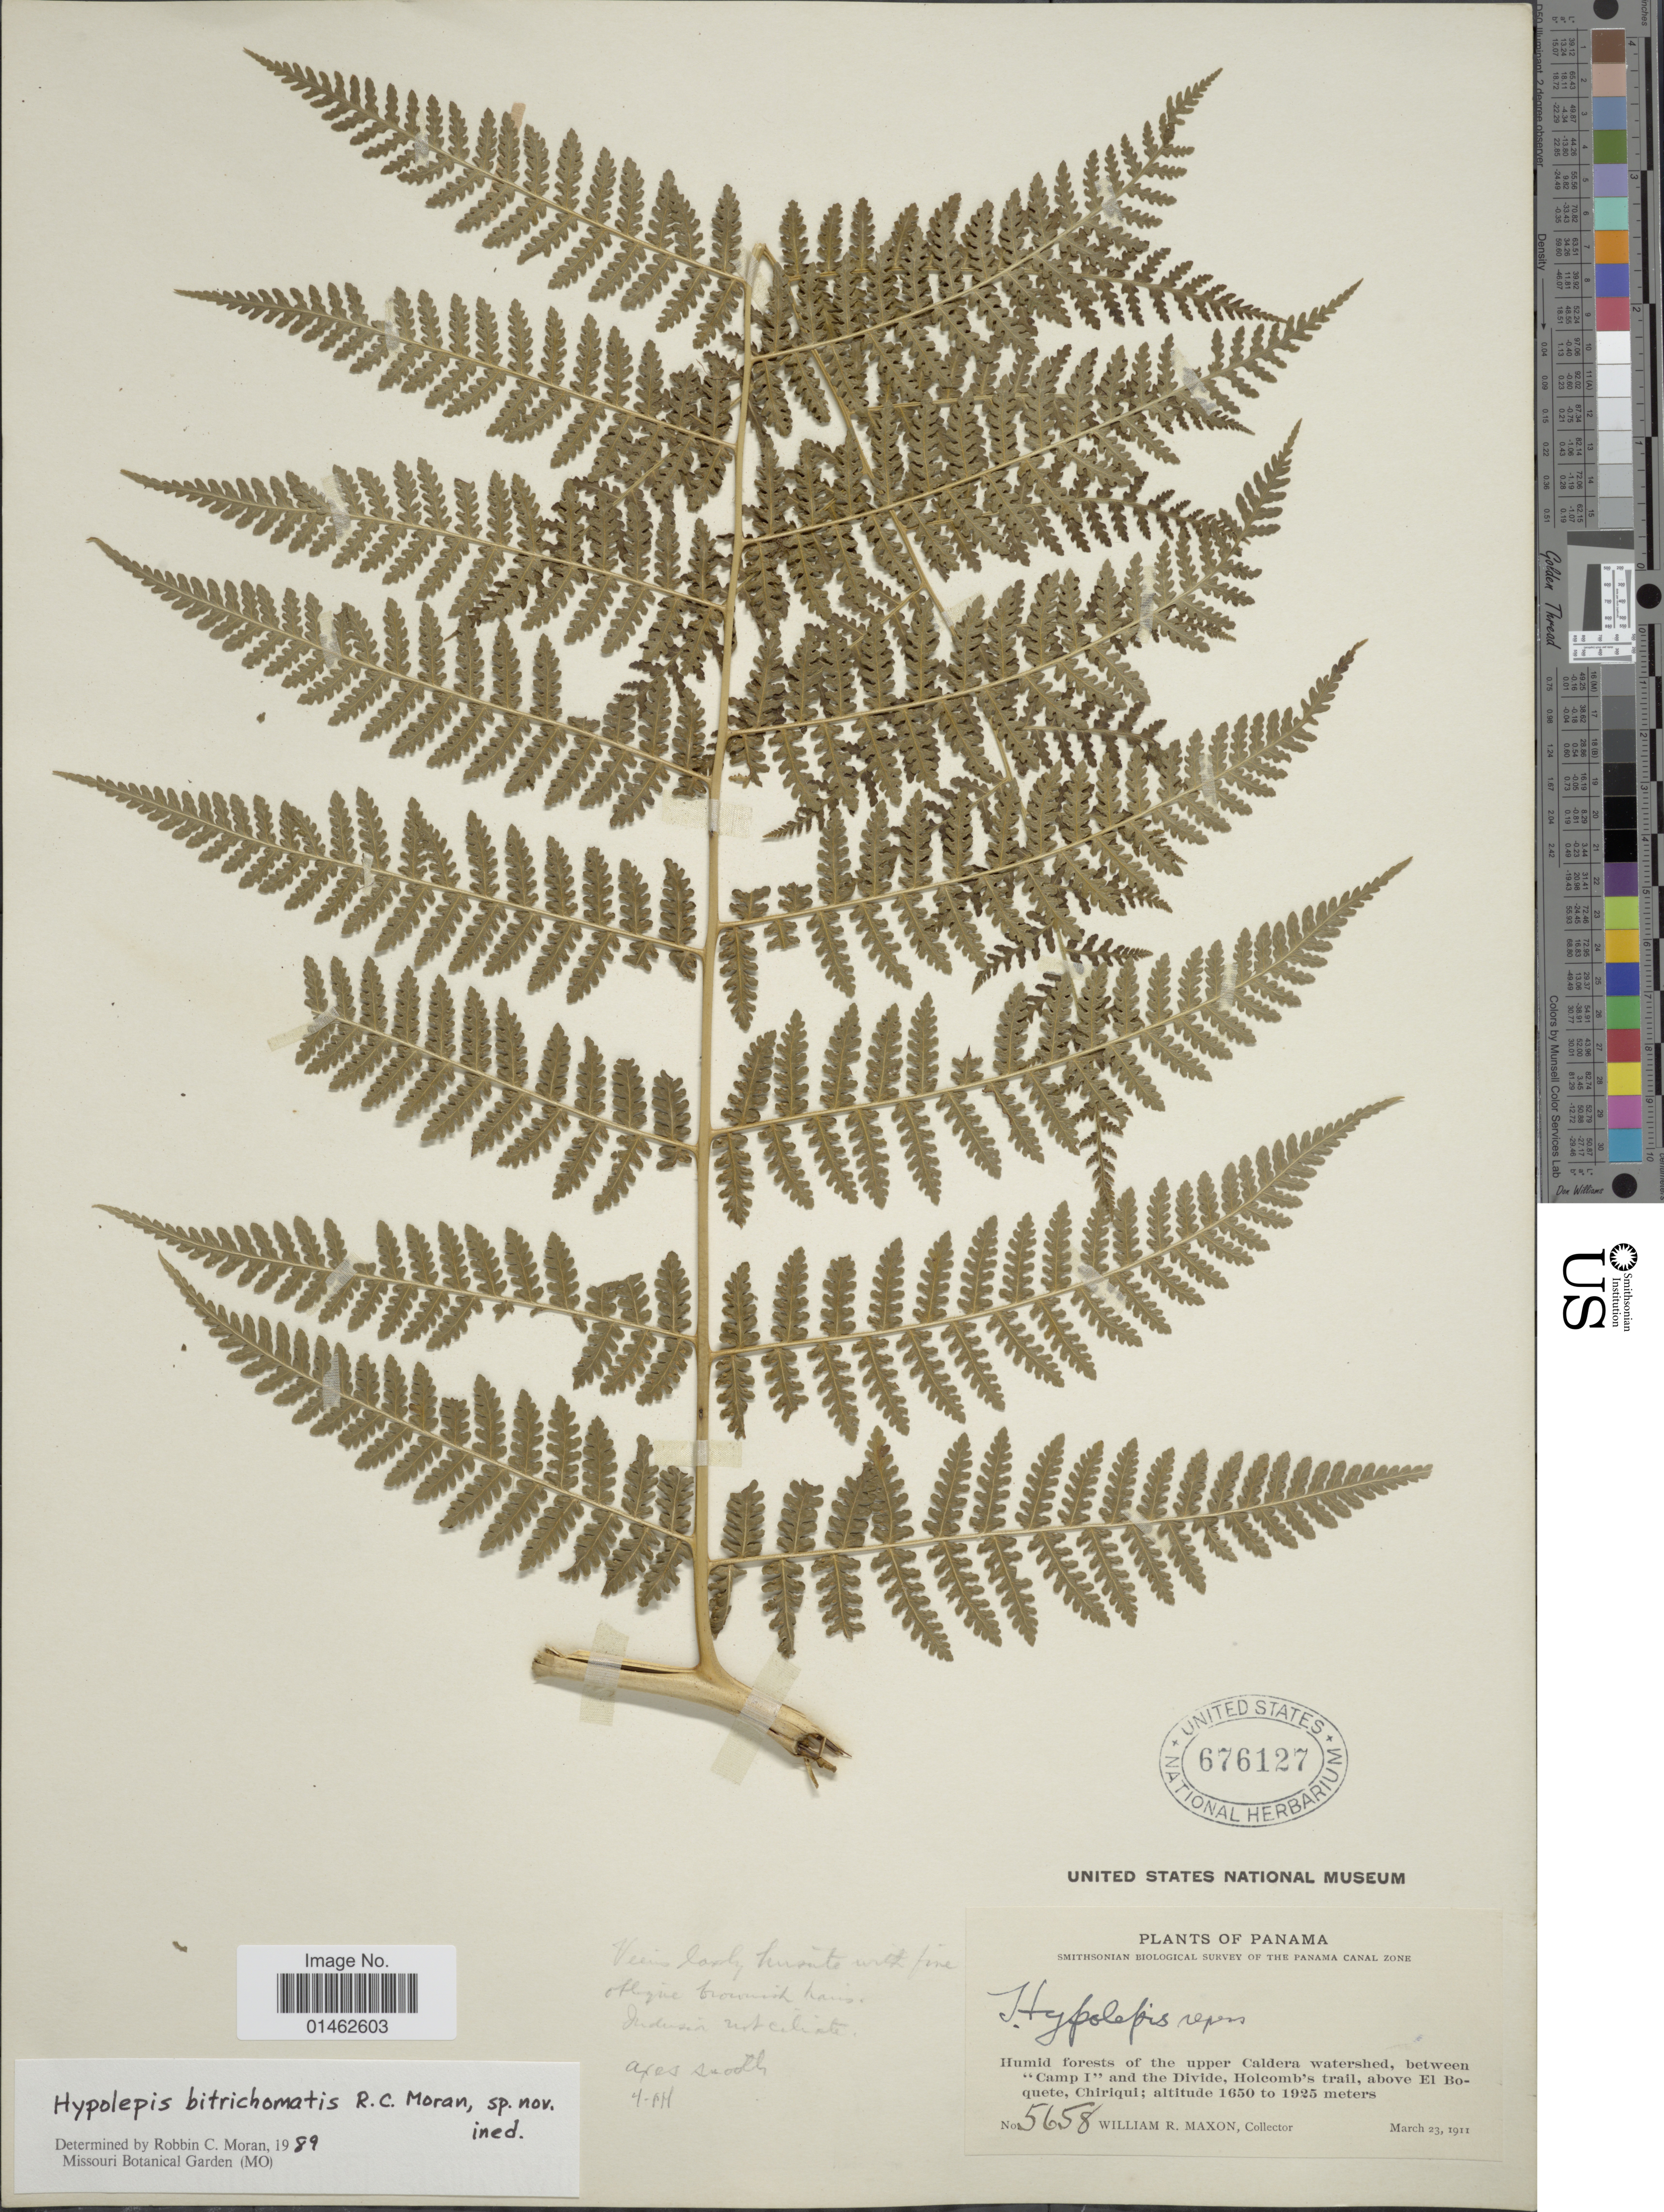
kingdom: Plantae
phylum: Tracheophyta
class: Polypodiopsida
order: Polypodiales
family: Dennstaedtiaceae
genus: Hypolepis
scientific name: Hypolepis ditrichomatis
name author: R.C. Moran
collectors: W. R. Maxon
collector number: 5658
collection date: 1911-03-23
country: Panama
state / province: Chiriqui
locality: Humid forest of the upper Caldera watershed, between 'Camp I' and the Divide, Holcomb's trail, above El Boquete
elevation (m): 1650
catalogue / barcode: US 676127